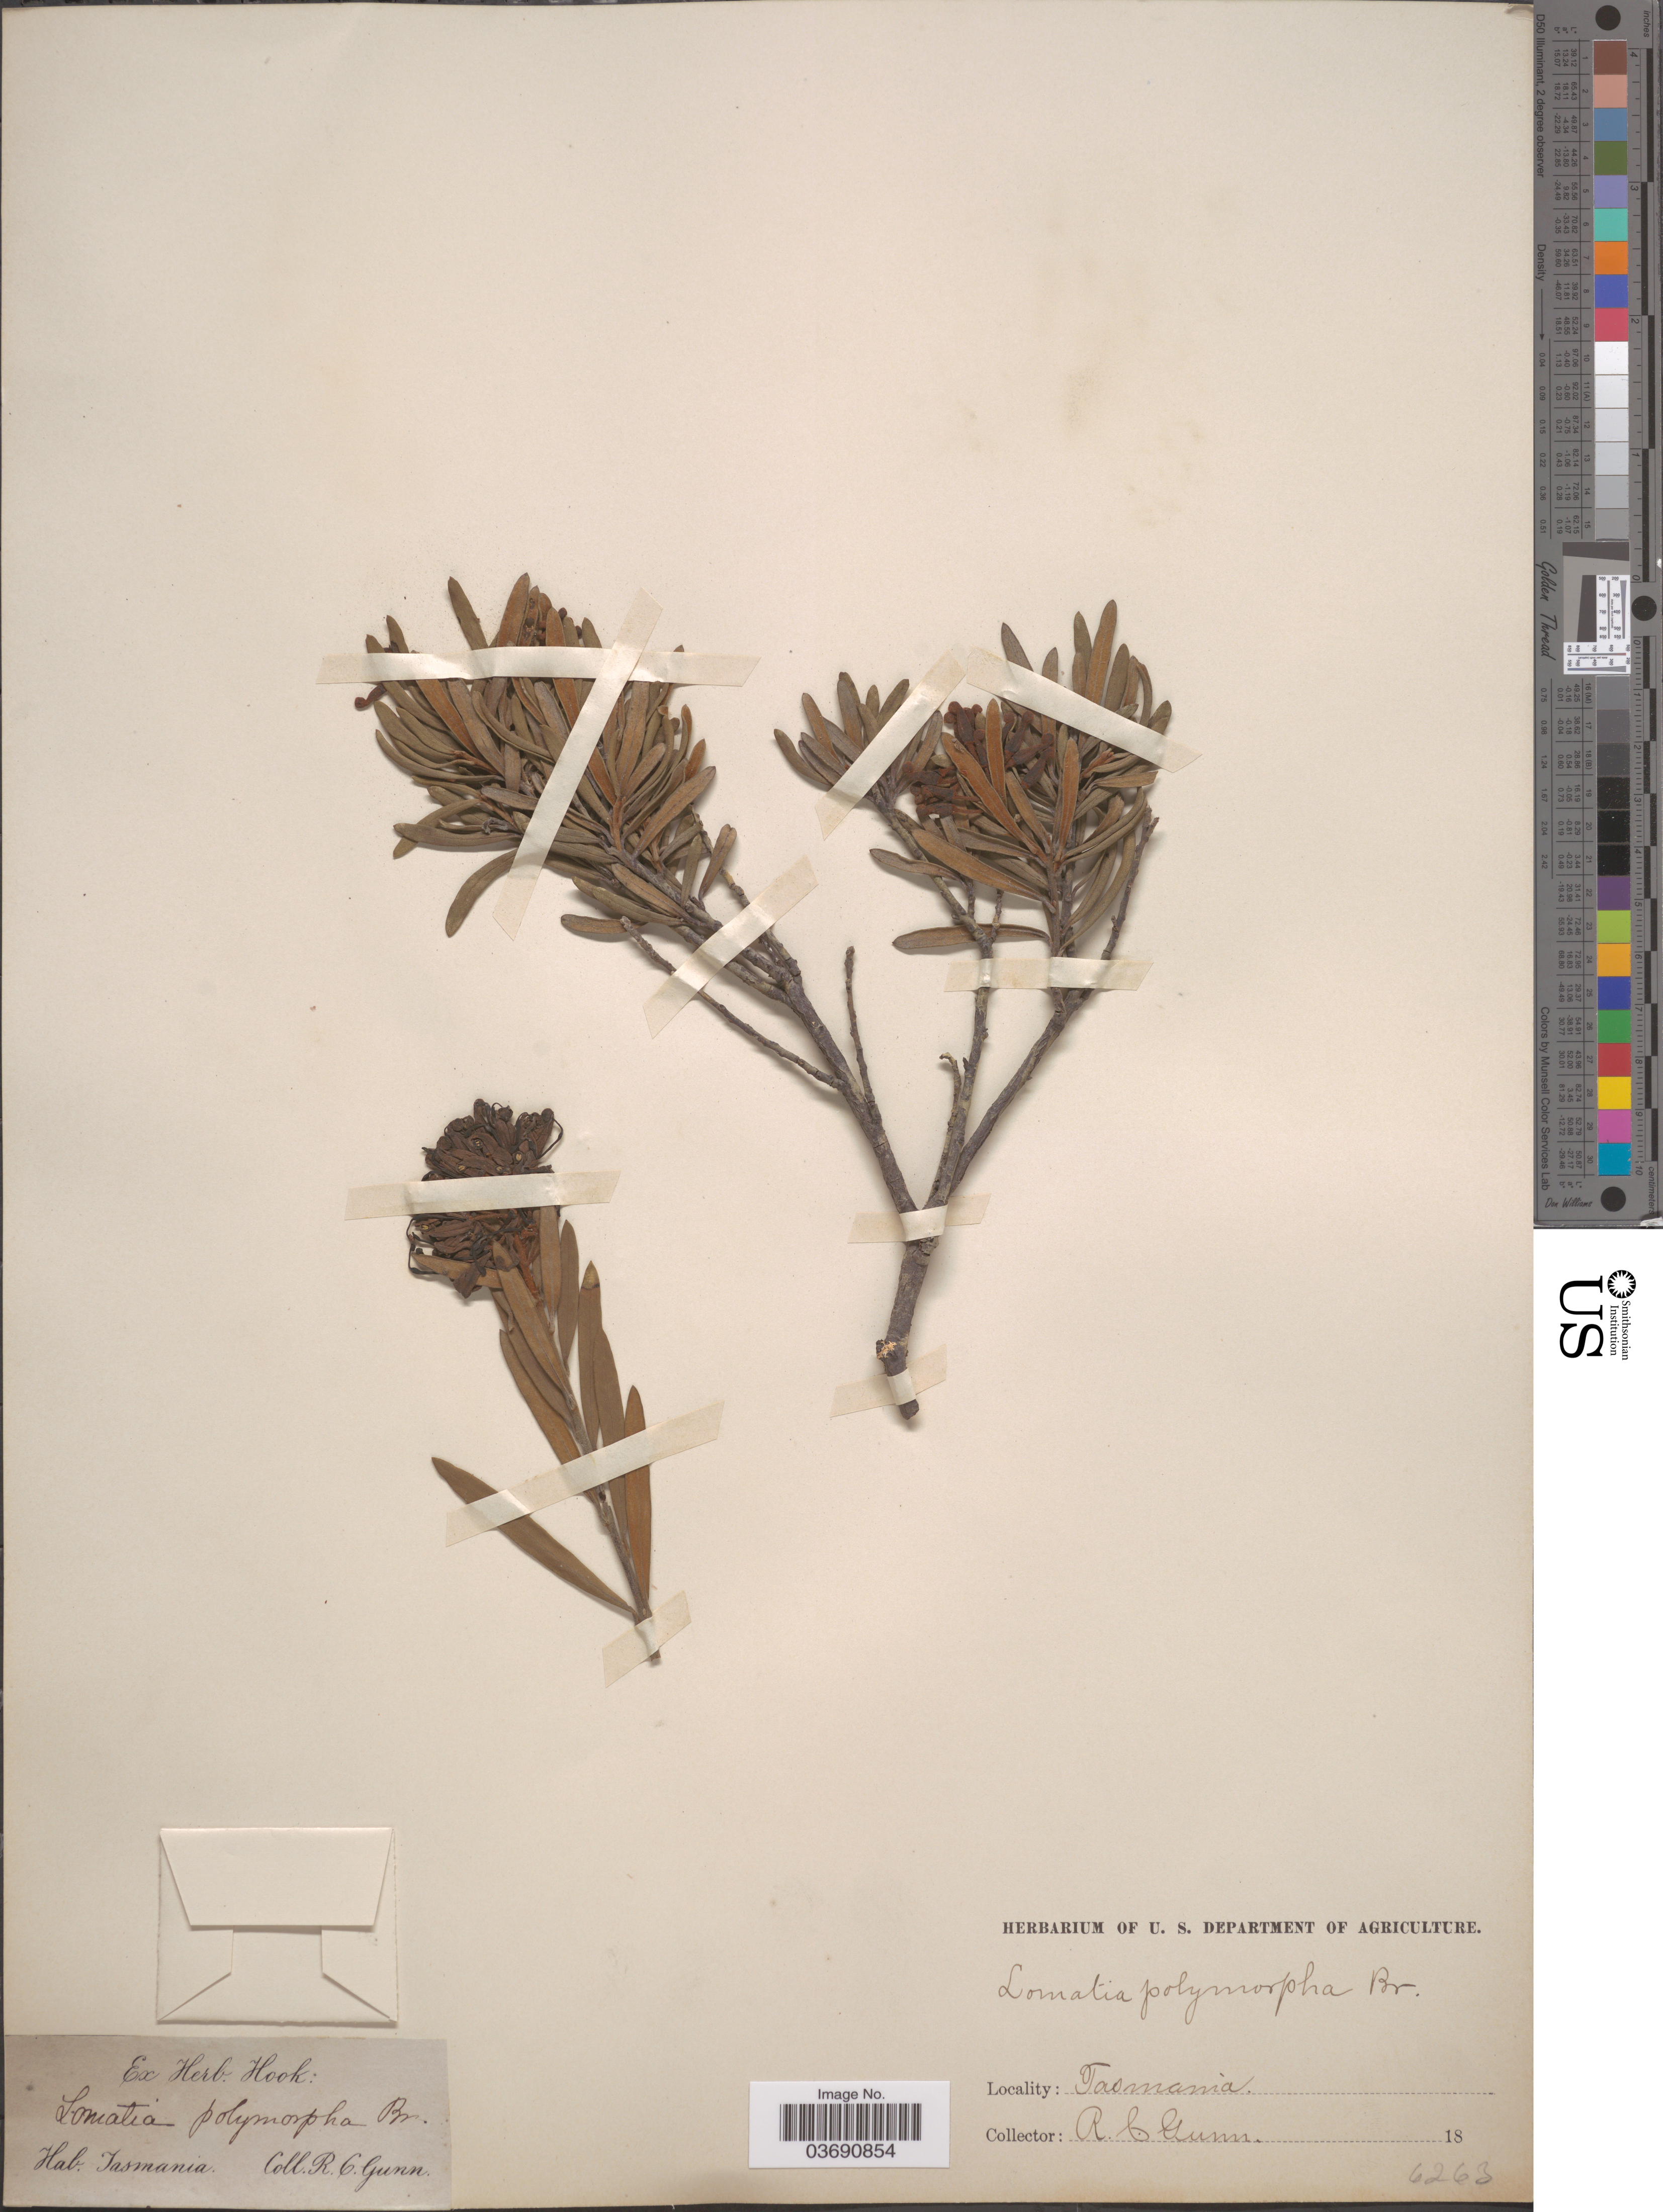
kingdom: Plantae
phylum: Tracheophyta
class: Magnoliopsida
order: Proteales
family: Proteaceae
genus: Lomatia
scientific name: Lomatia polymorpha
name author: R. Br.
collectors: R. Gunn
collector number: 6263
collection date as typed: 18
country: Australia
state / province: Tasmania